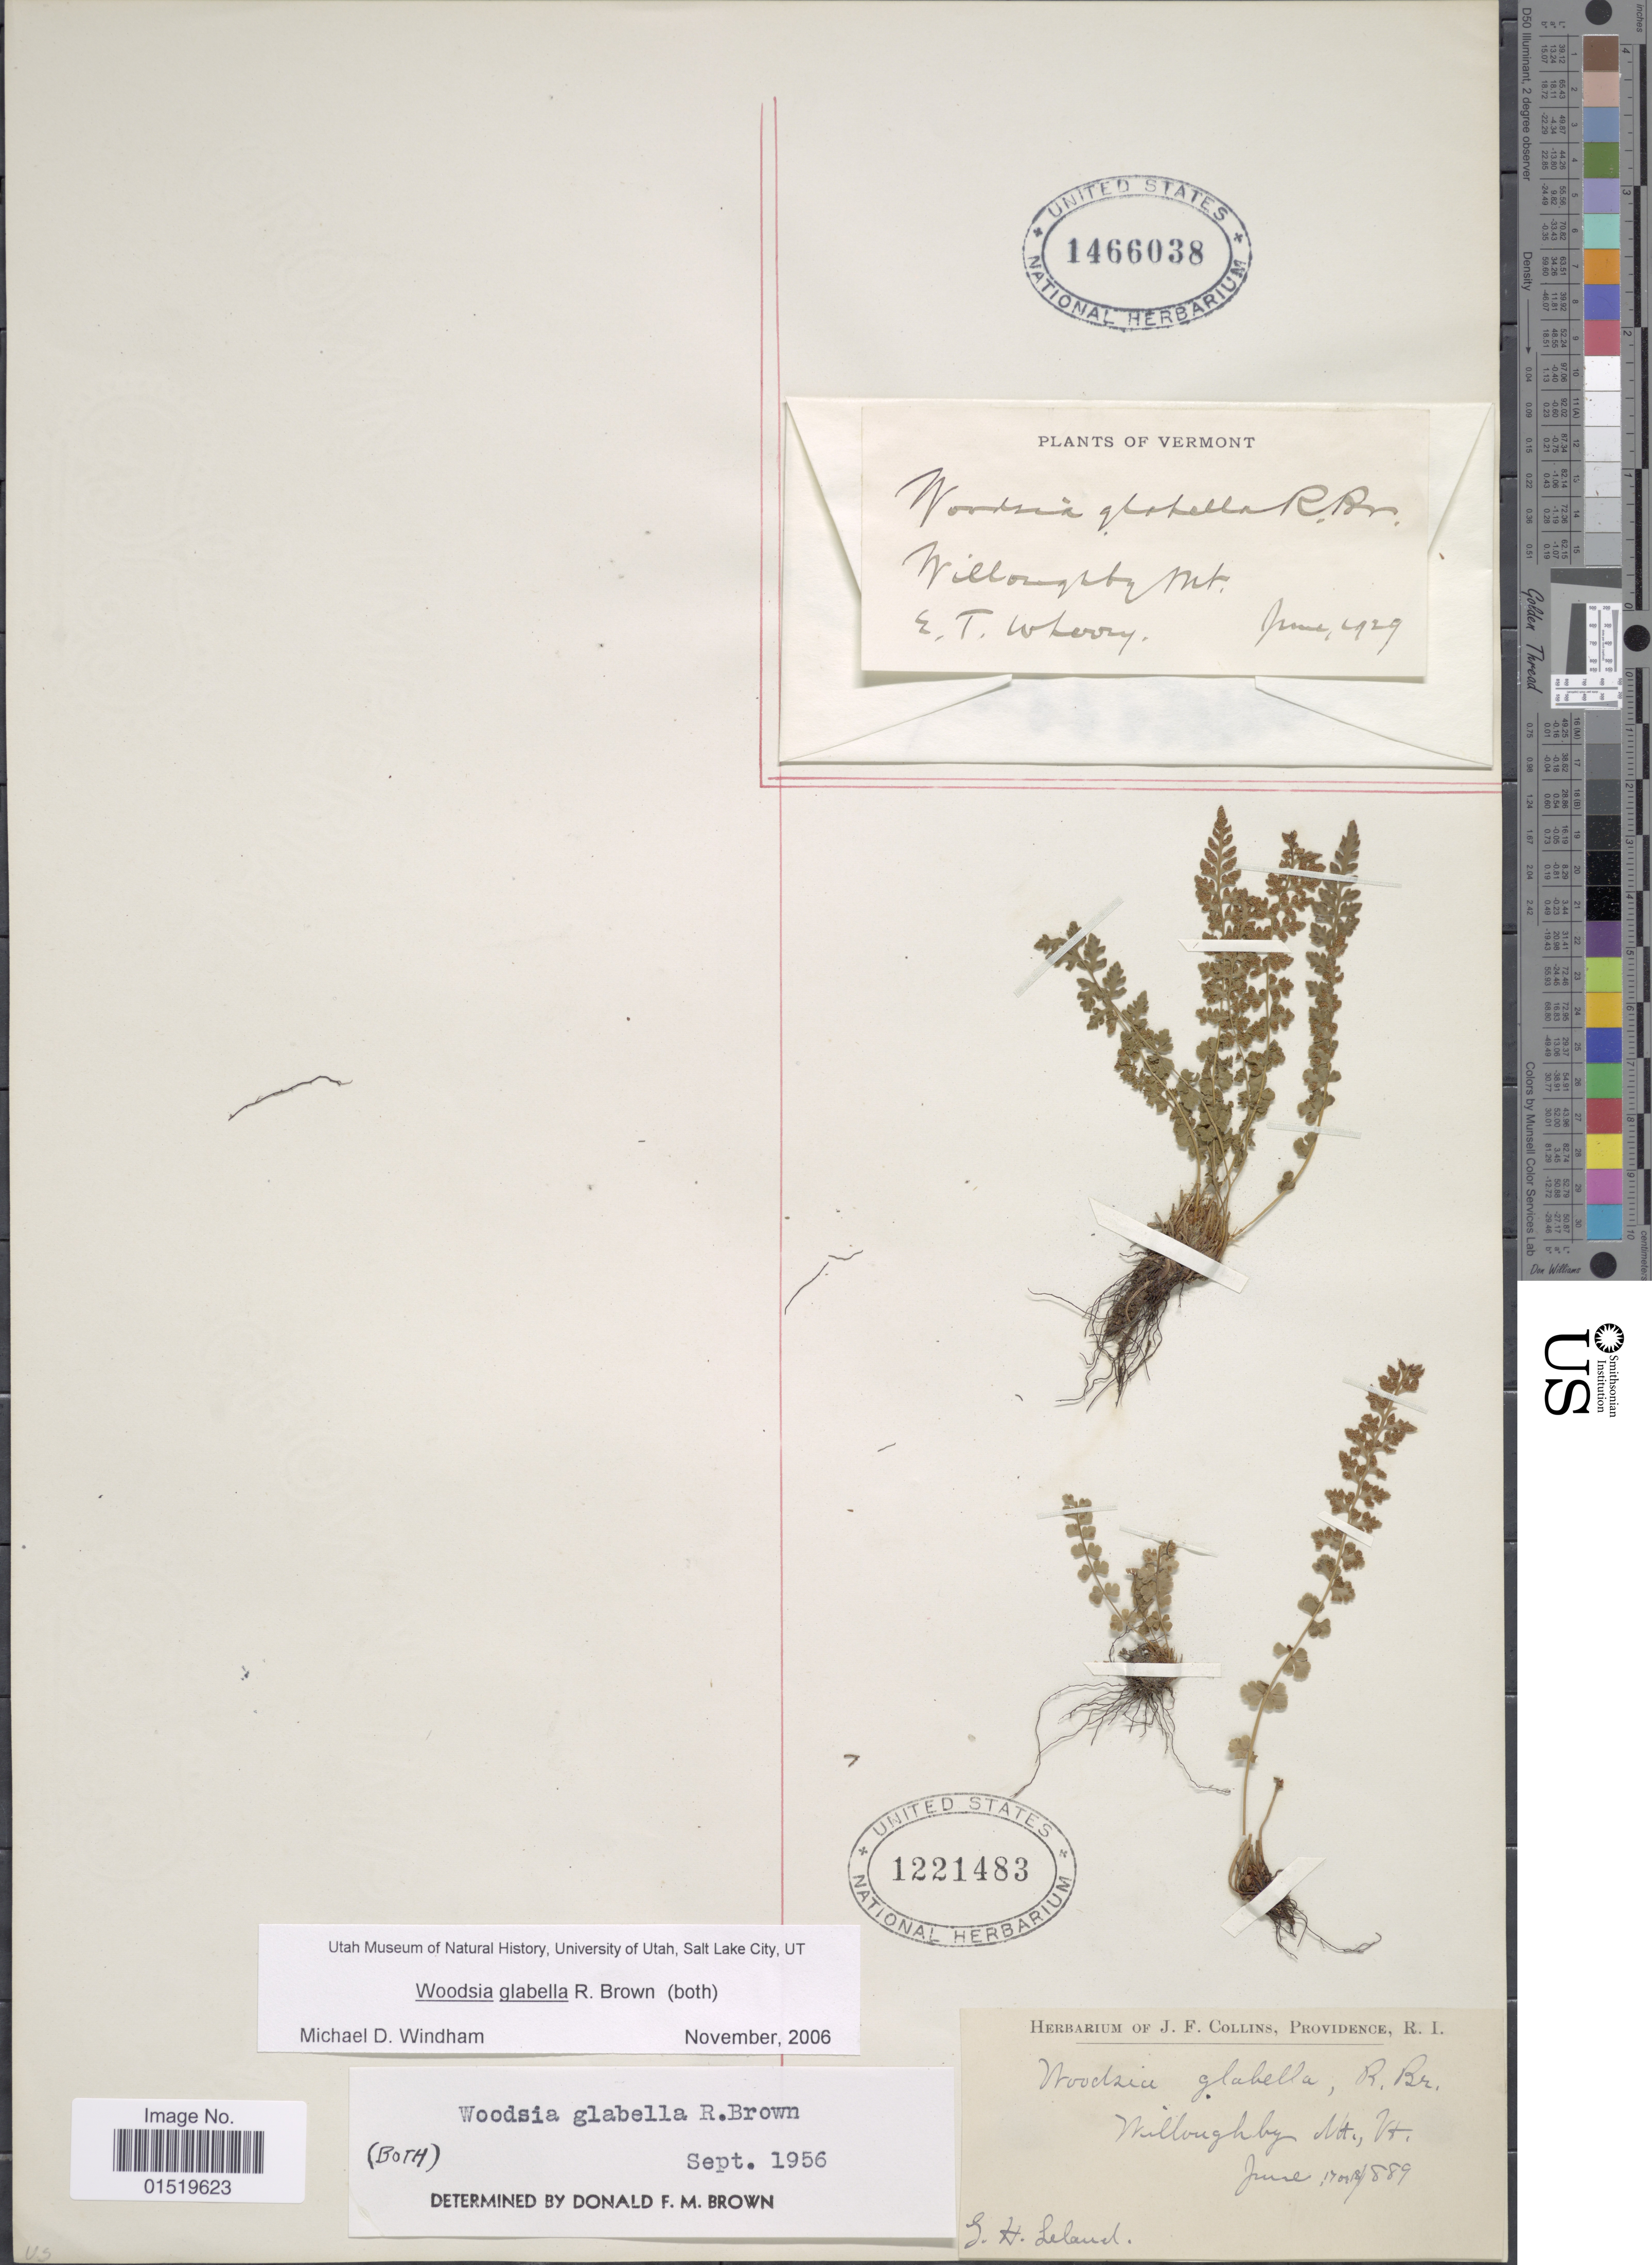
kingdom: Plantae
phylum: Tracheophyta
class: Polypodiopsida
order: Polypodiales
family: Woodsiaceae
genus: Woodsia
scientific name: Woodsia glabella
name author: R. Br.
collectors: G. Leland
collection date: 1889-06-17/1889-06-18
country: United States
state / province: Vermont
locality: Willoughby Mt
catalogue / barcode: US 1221483